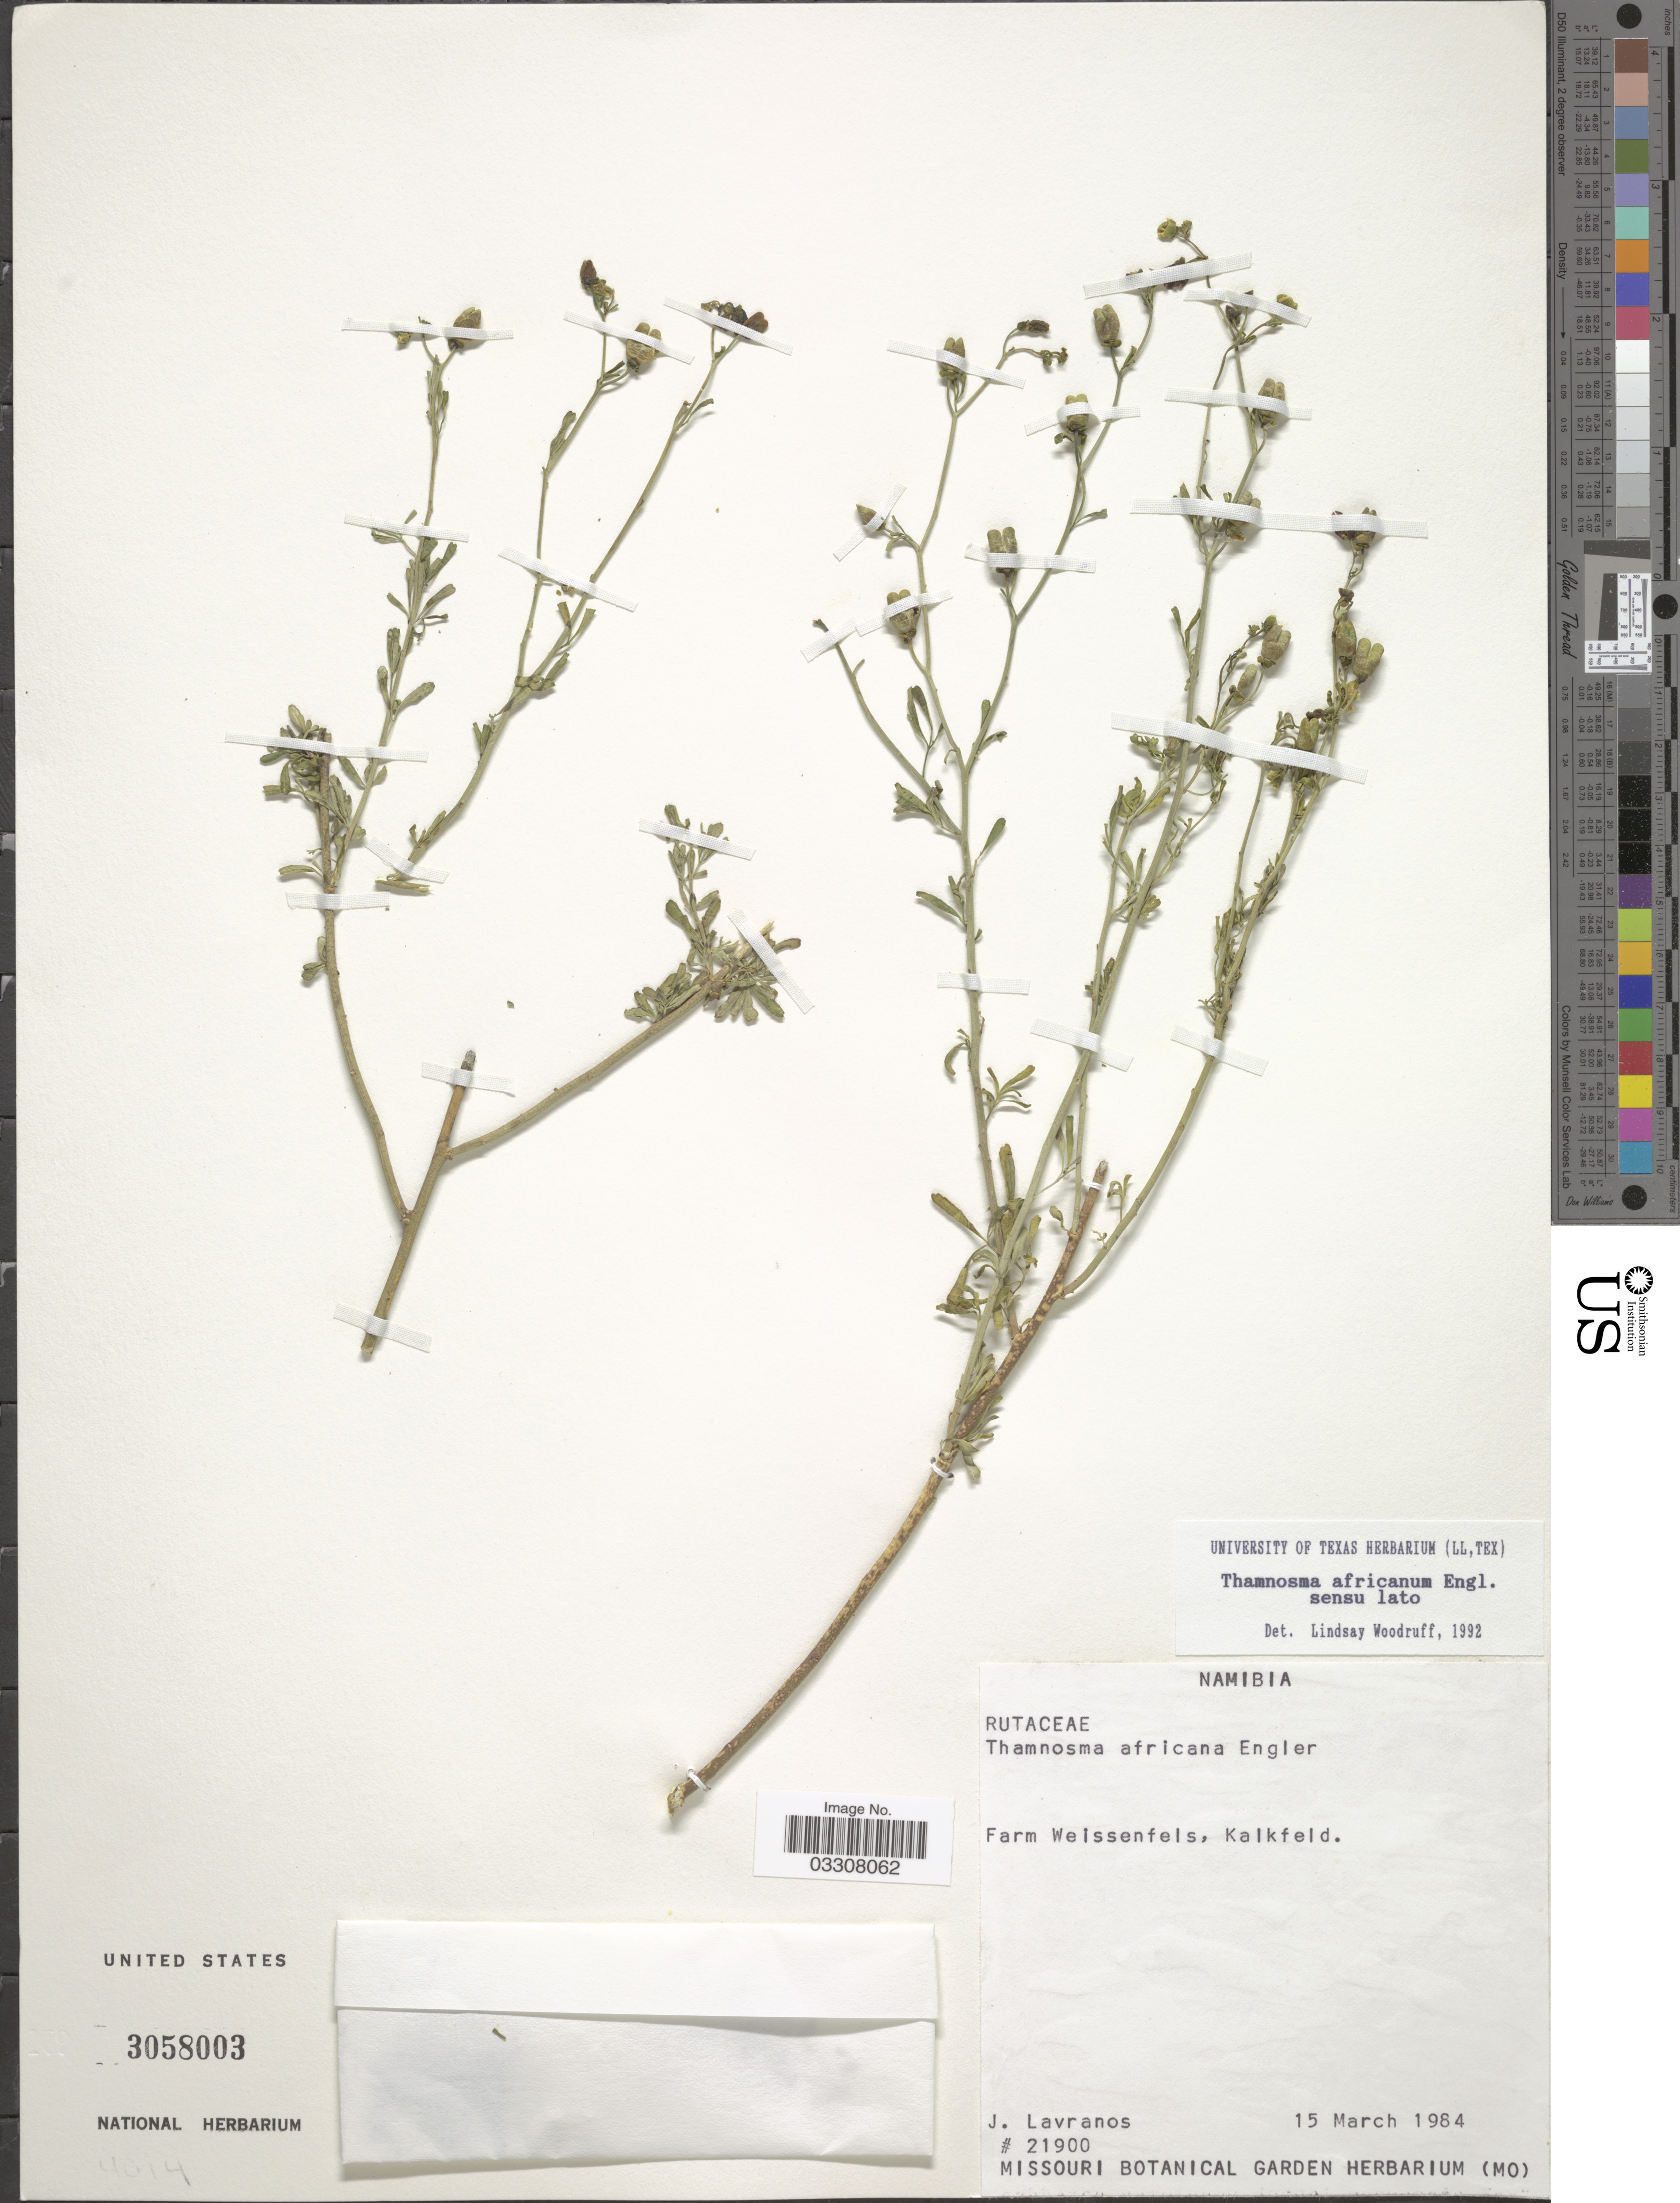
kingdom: Plantae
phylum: Tracheophyta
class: Magnoliopsida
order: Sapindales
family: Rutaceae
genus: Thamnosma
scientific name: Thamnosma africana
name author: Engl.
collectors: J. Lavranos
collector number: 21900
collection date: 1984-03-15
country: Namibia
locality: Farm Weissenfels, Kalkfeld.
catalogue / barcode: US 3058003